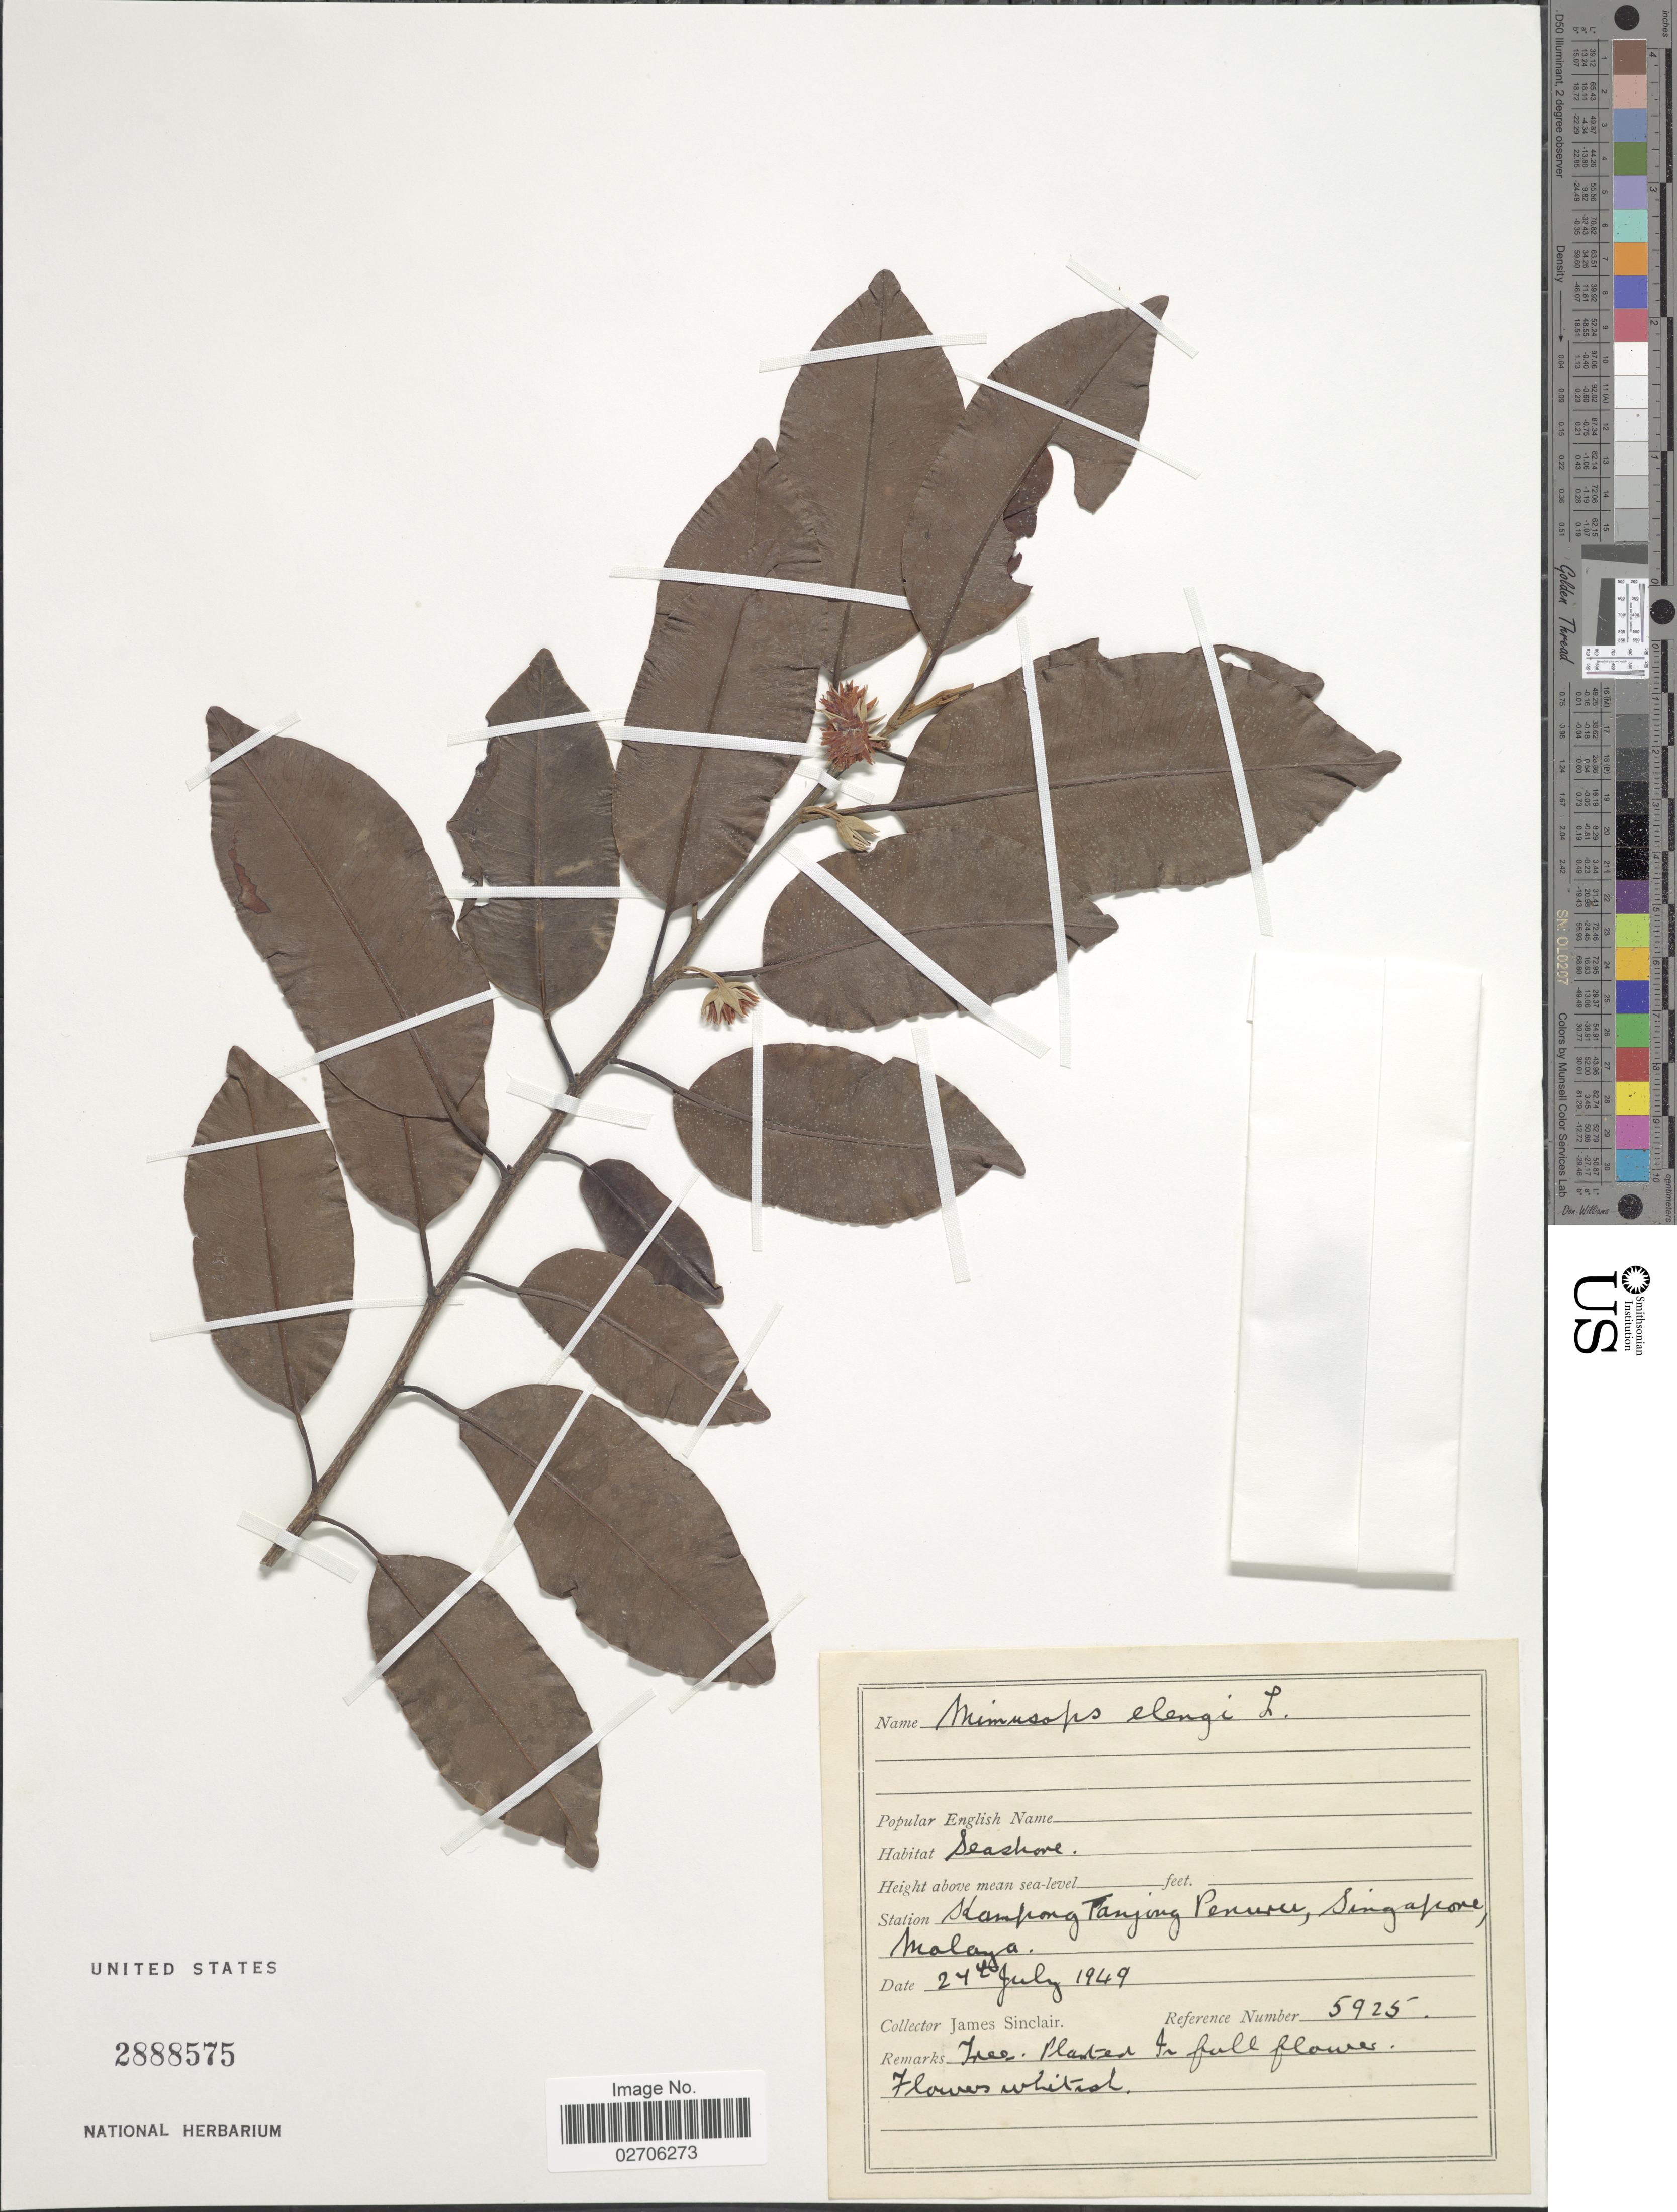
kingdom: Plantae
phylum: Tracheophyta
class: Magnoliopsida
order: Ericales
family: Sapotaceae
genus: Mimusops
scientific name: Mimusops djave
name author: Engl.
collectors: J. Sinclair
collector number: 5925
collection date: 1949-07-24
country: Singapore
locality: Kampong Tanjong Penuru, Malaya.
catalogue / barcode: US 2888575